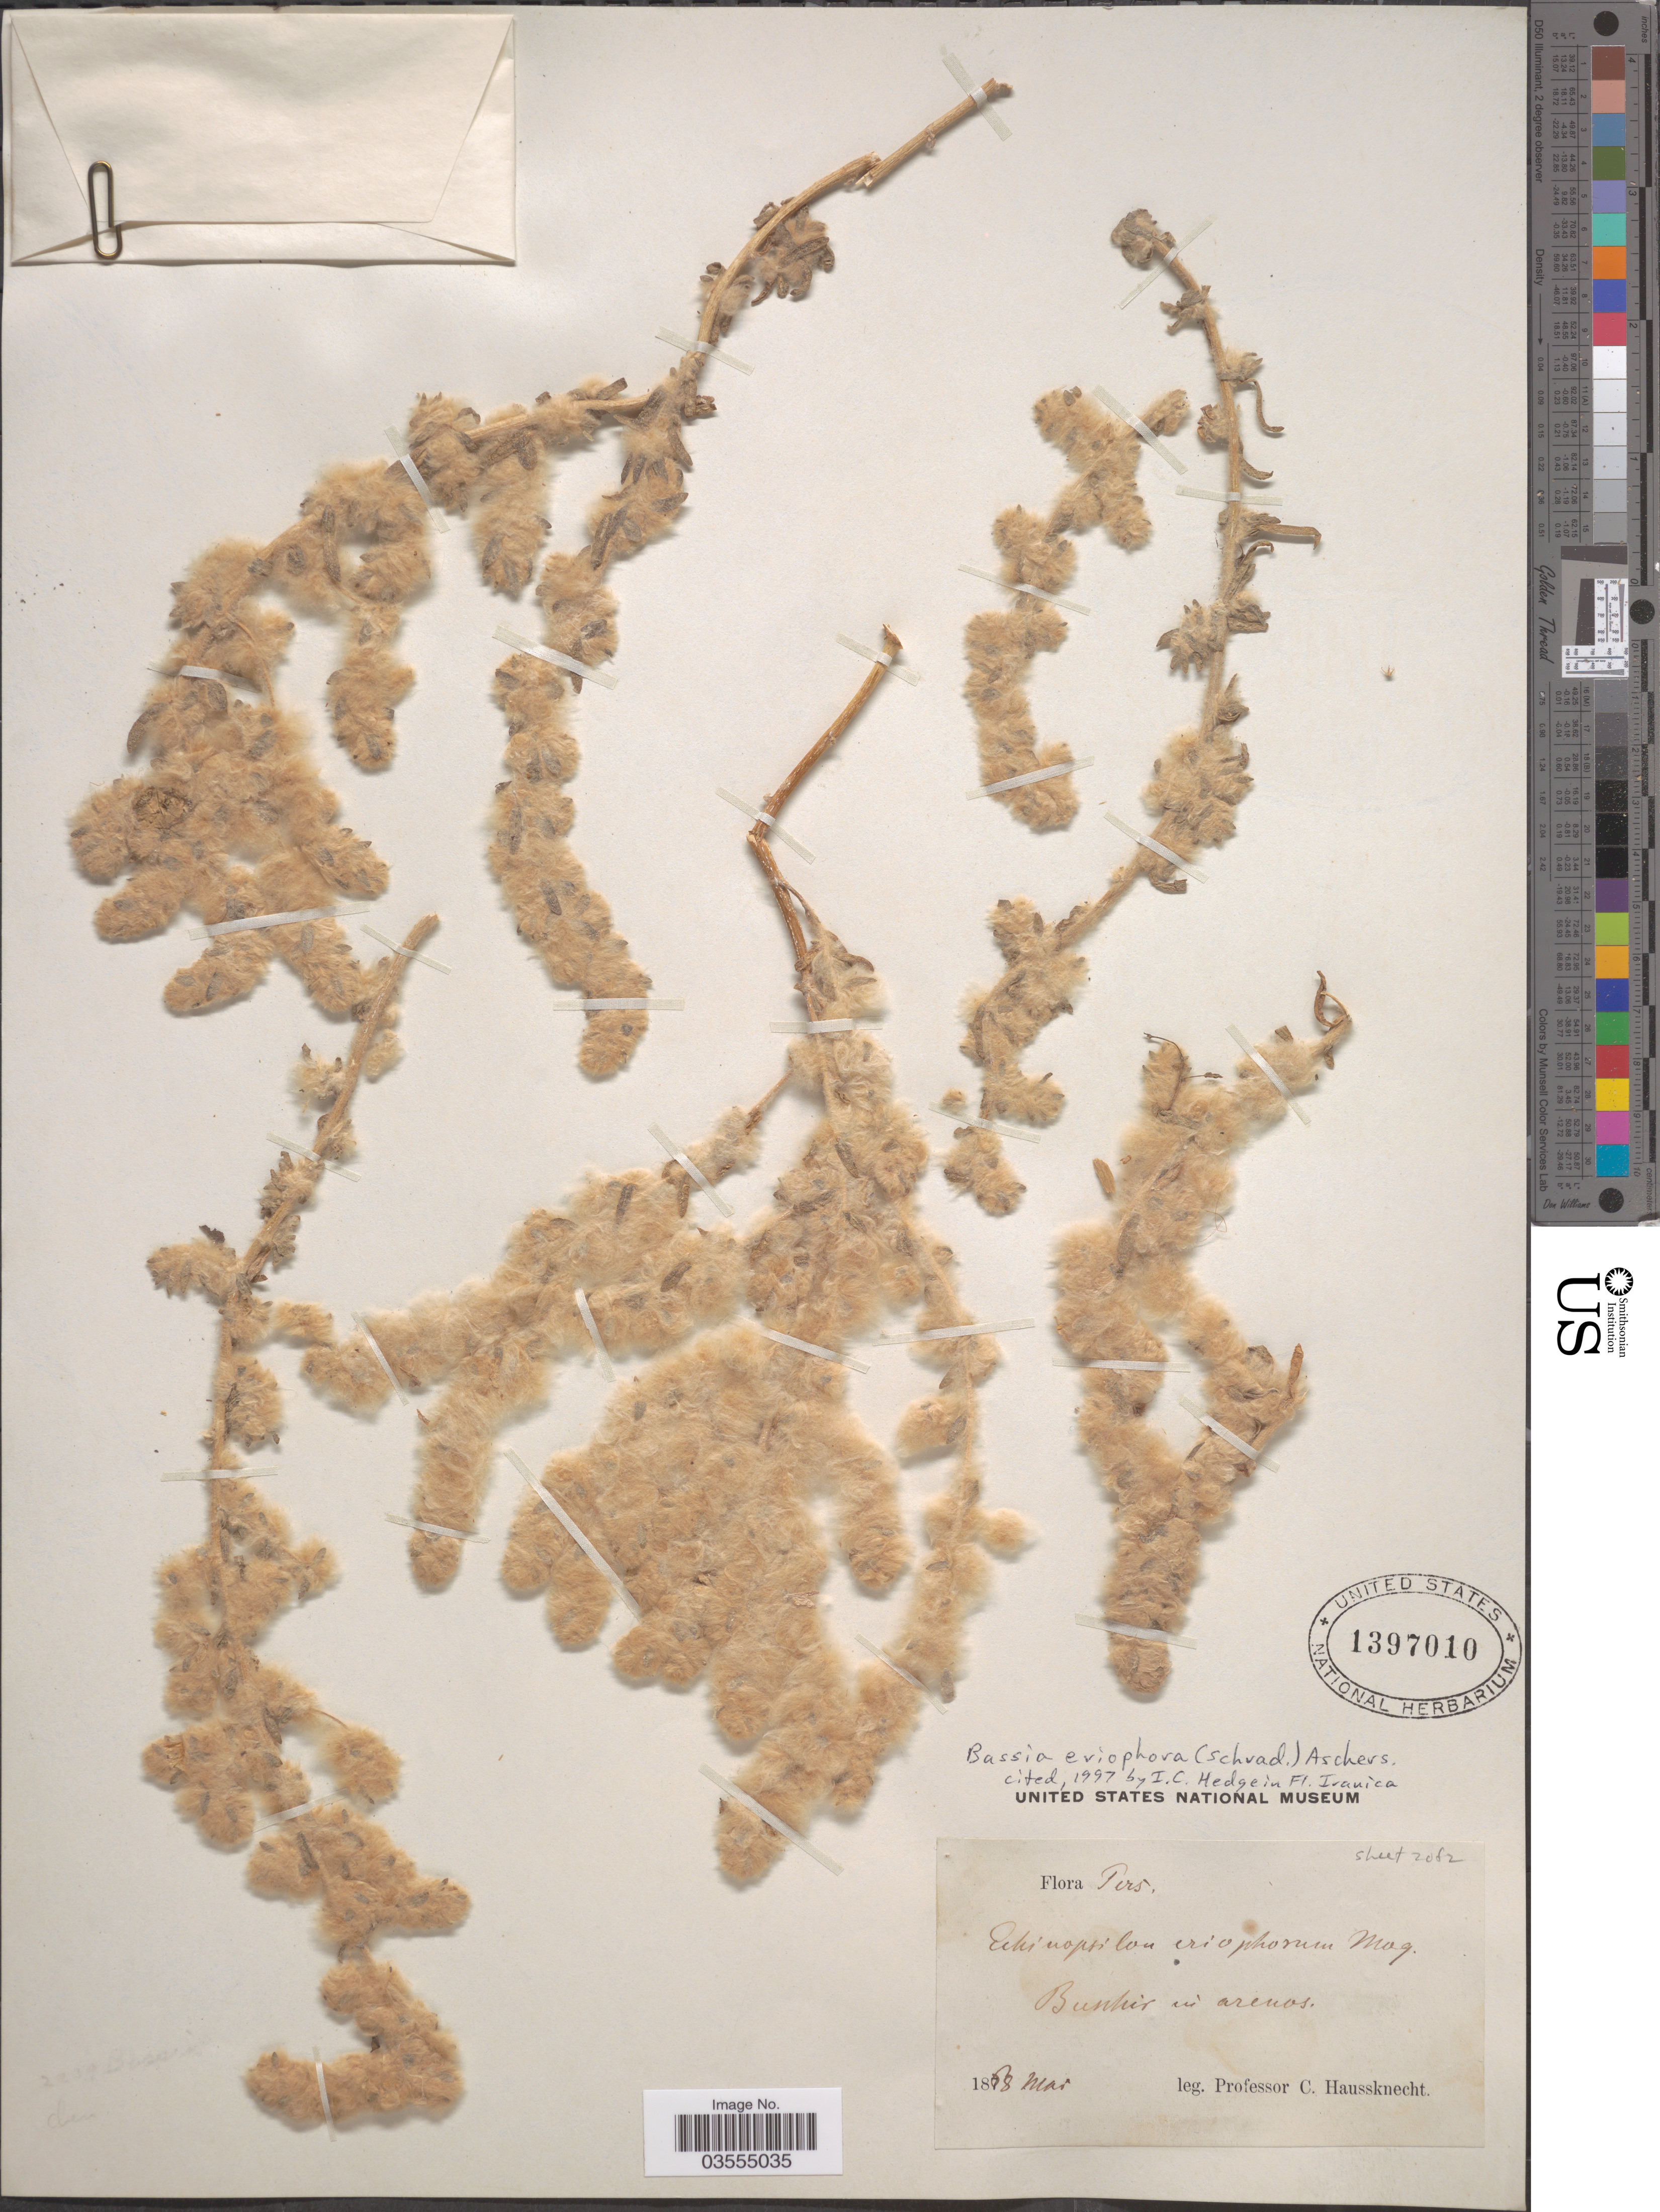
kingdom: Plantae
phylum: Tracheophyta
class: Magnoliopsida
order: Caryophyllales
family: Amaranthaceae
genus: Bassia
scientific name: Bassia eriophora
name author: (Schrad.) Asch.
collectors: C. Haussknecht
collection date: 1808-05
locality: Pers [interpreted]. Bunkir in arenos. [interpreted]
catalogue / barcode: US 1397010